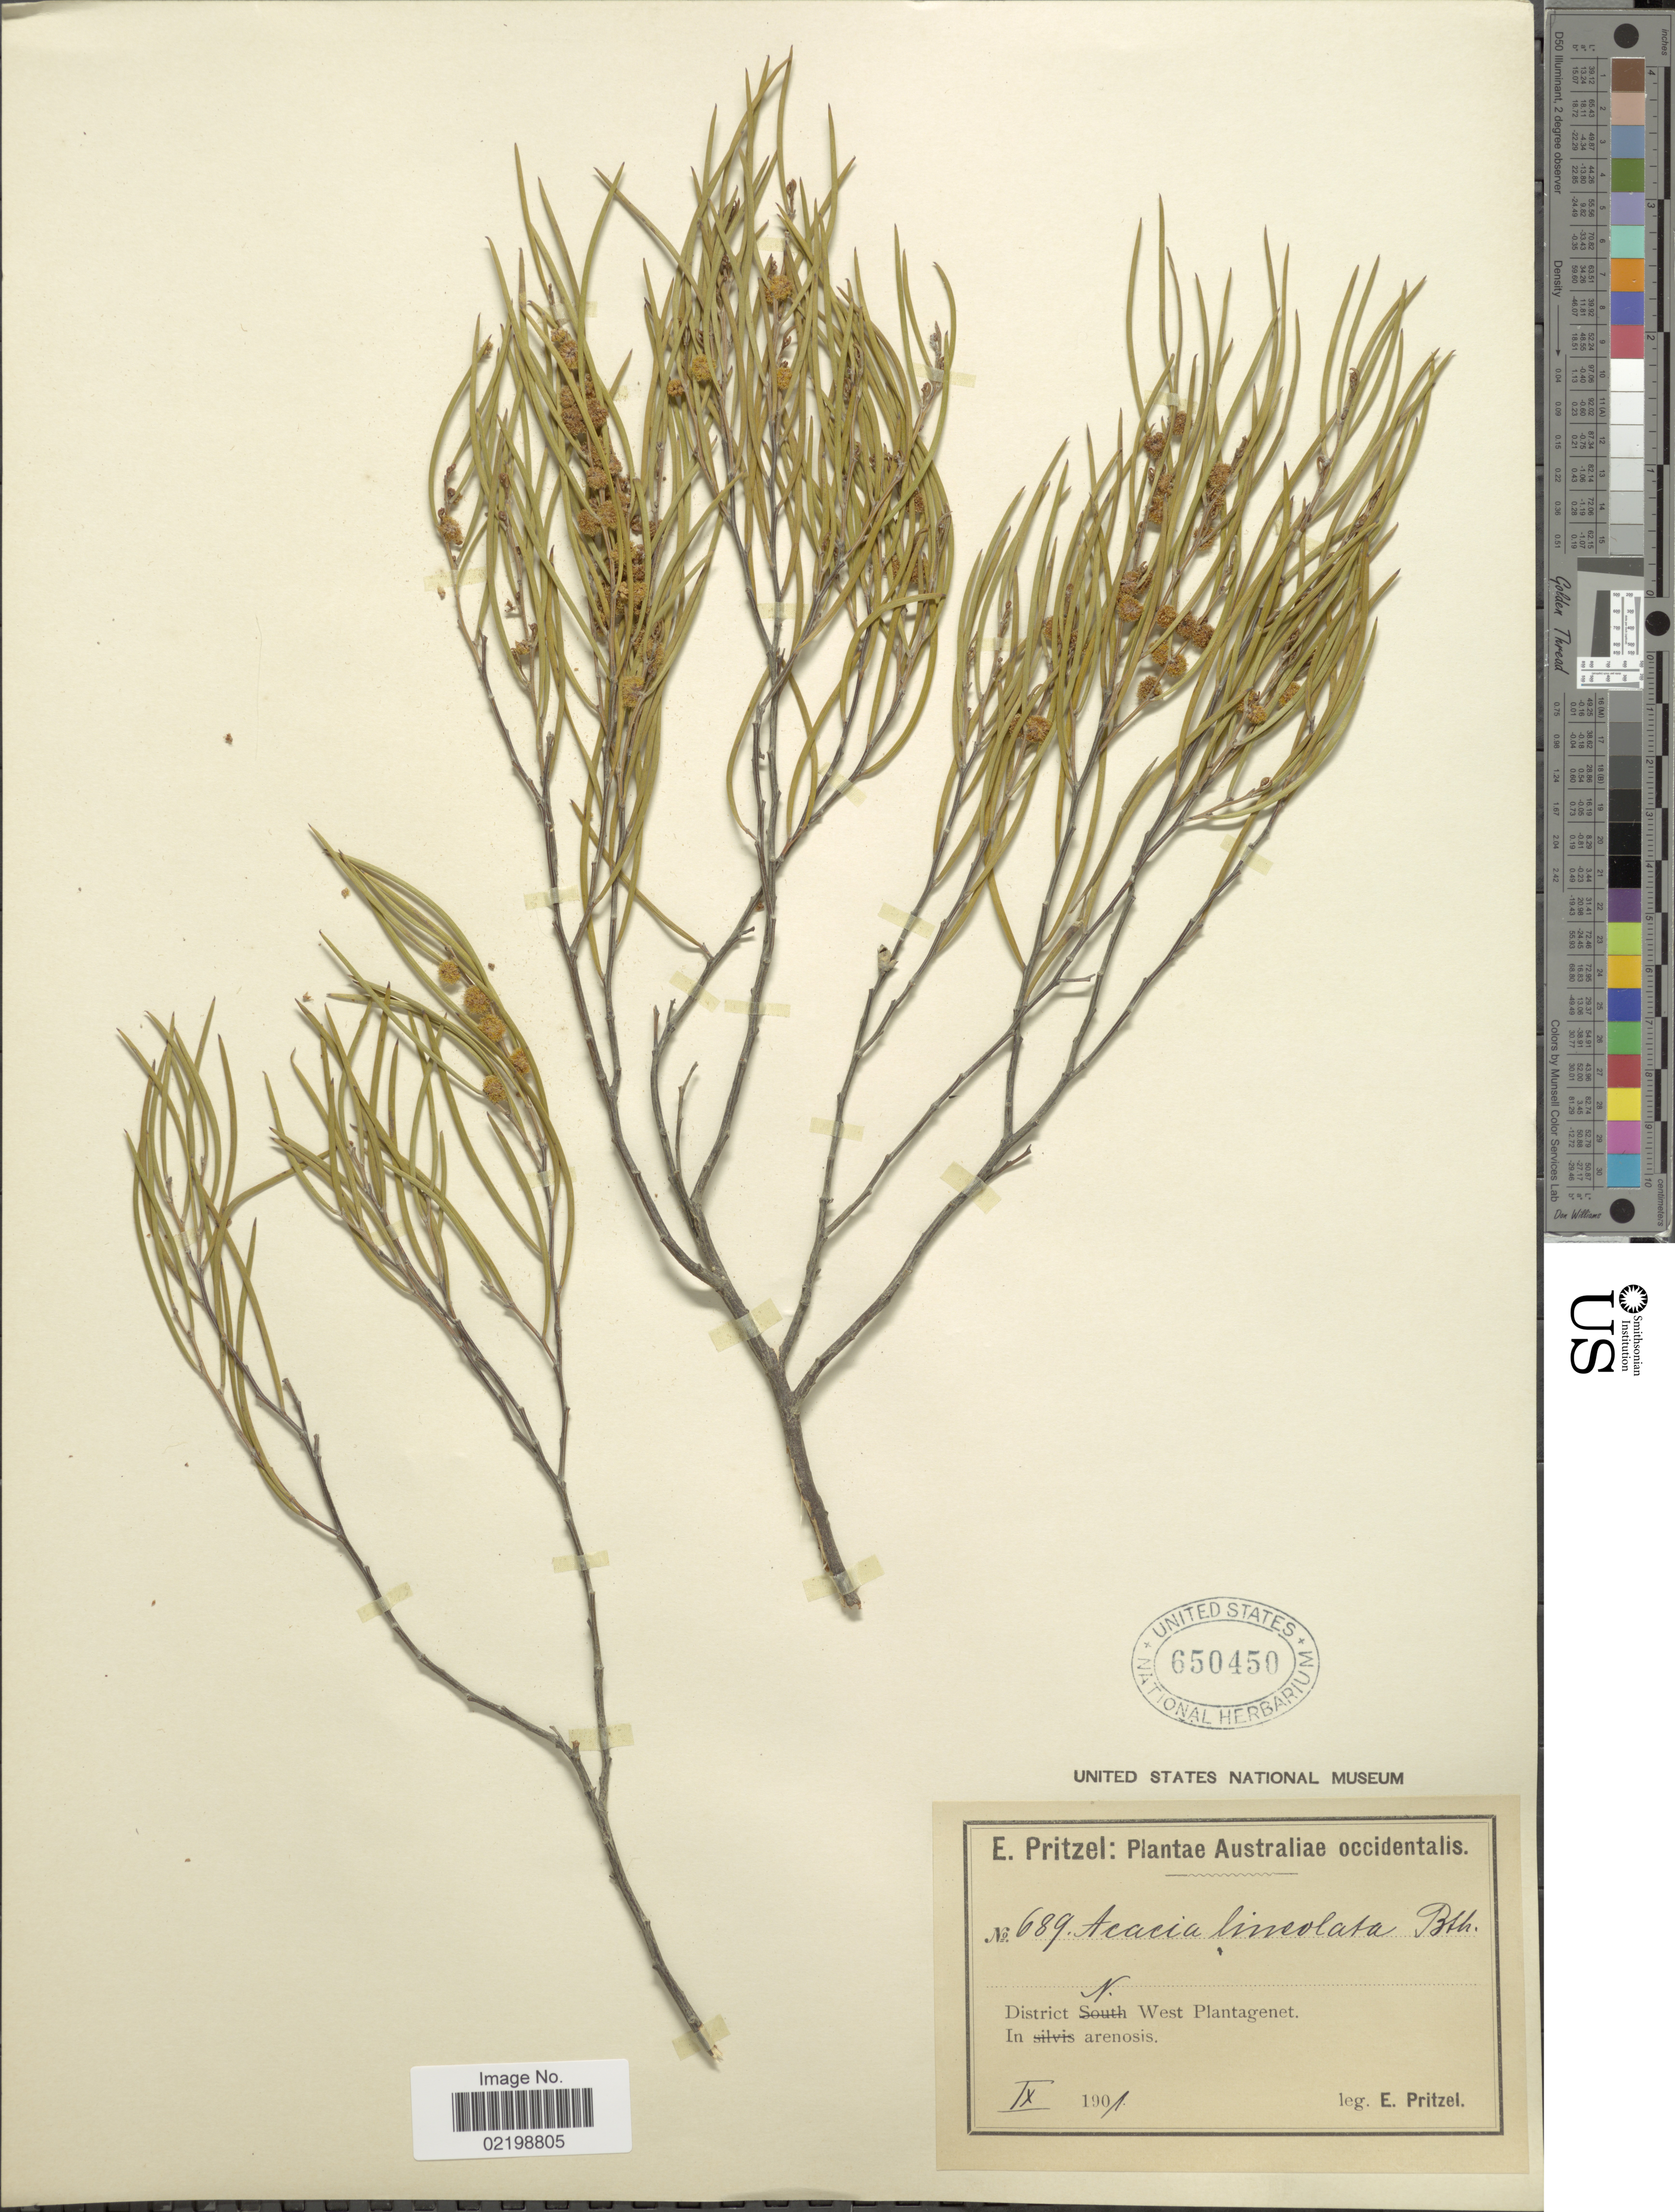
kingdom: Plantae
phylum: Tracheophyta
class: Magnoliopsida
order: Fabales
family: Fabaceae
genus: Acacia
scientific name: Acacia lineolata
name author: Benth.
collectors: E. G. Pritzel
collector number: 689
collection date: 1901-09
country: Australia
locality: Australiae. District N. West Plantagenet, In arenosis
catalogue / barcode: US 650450